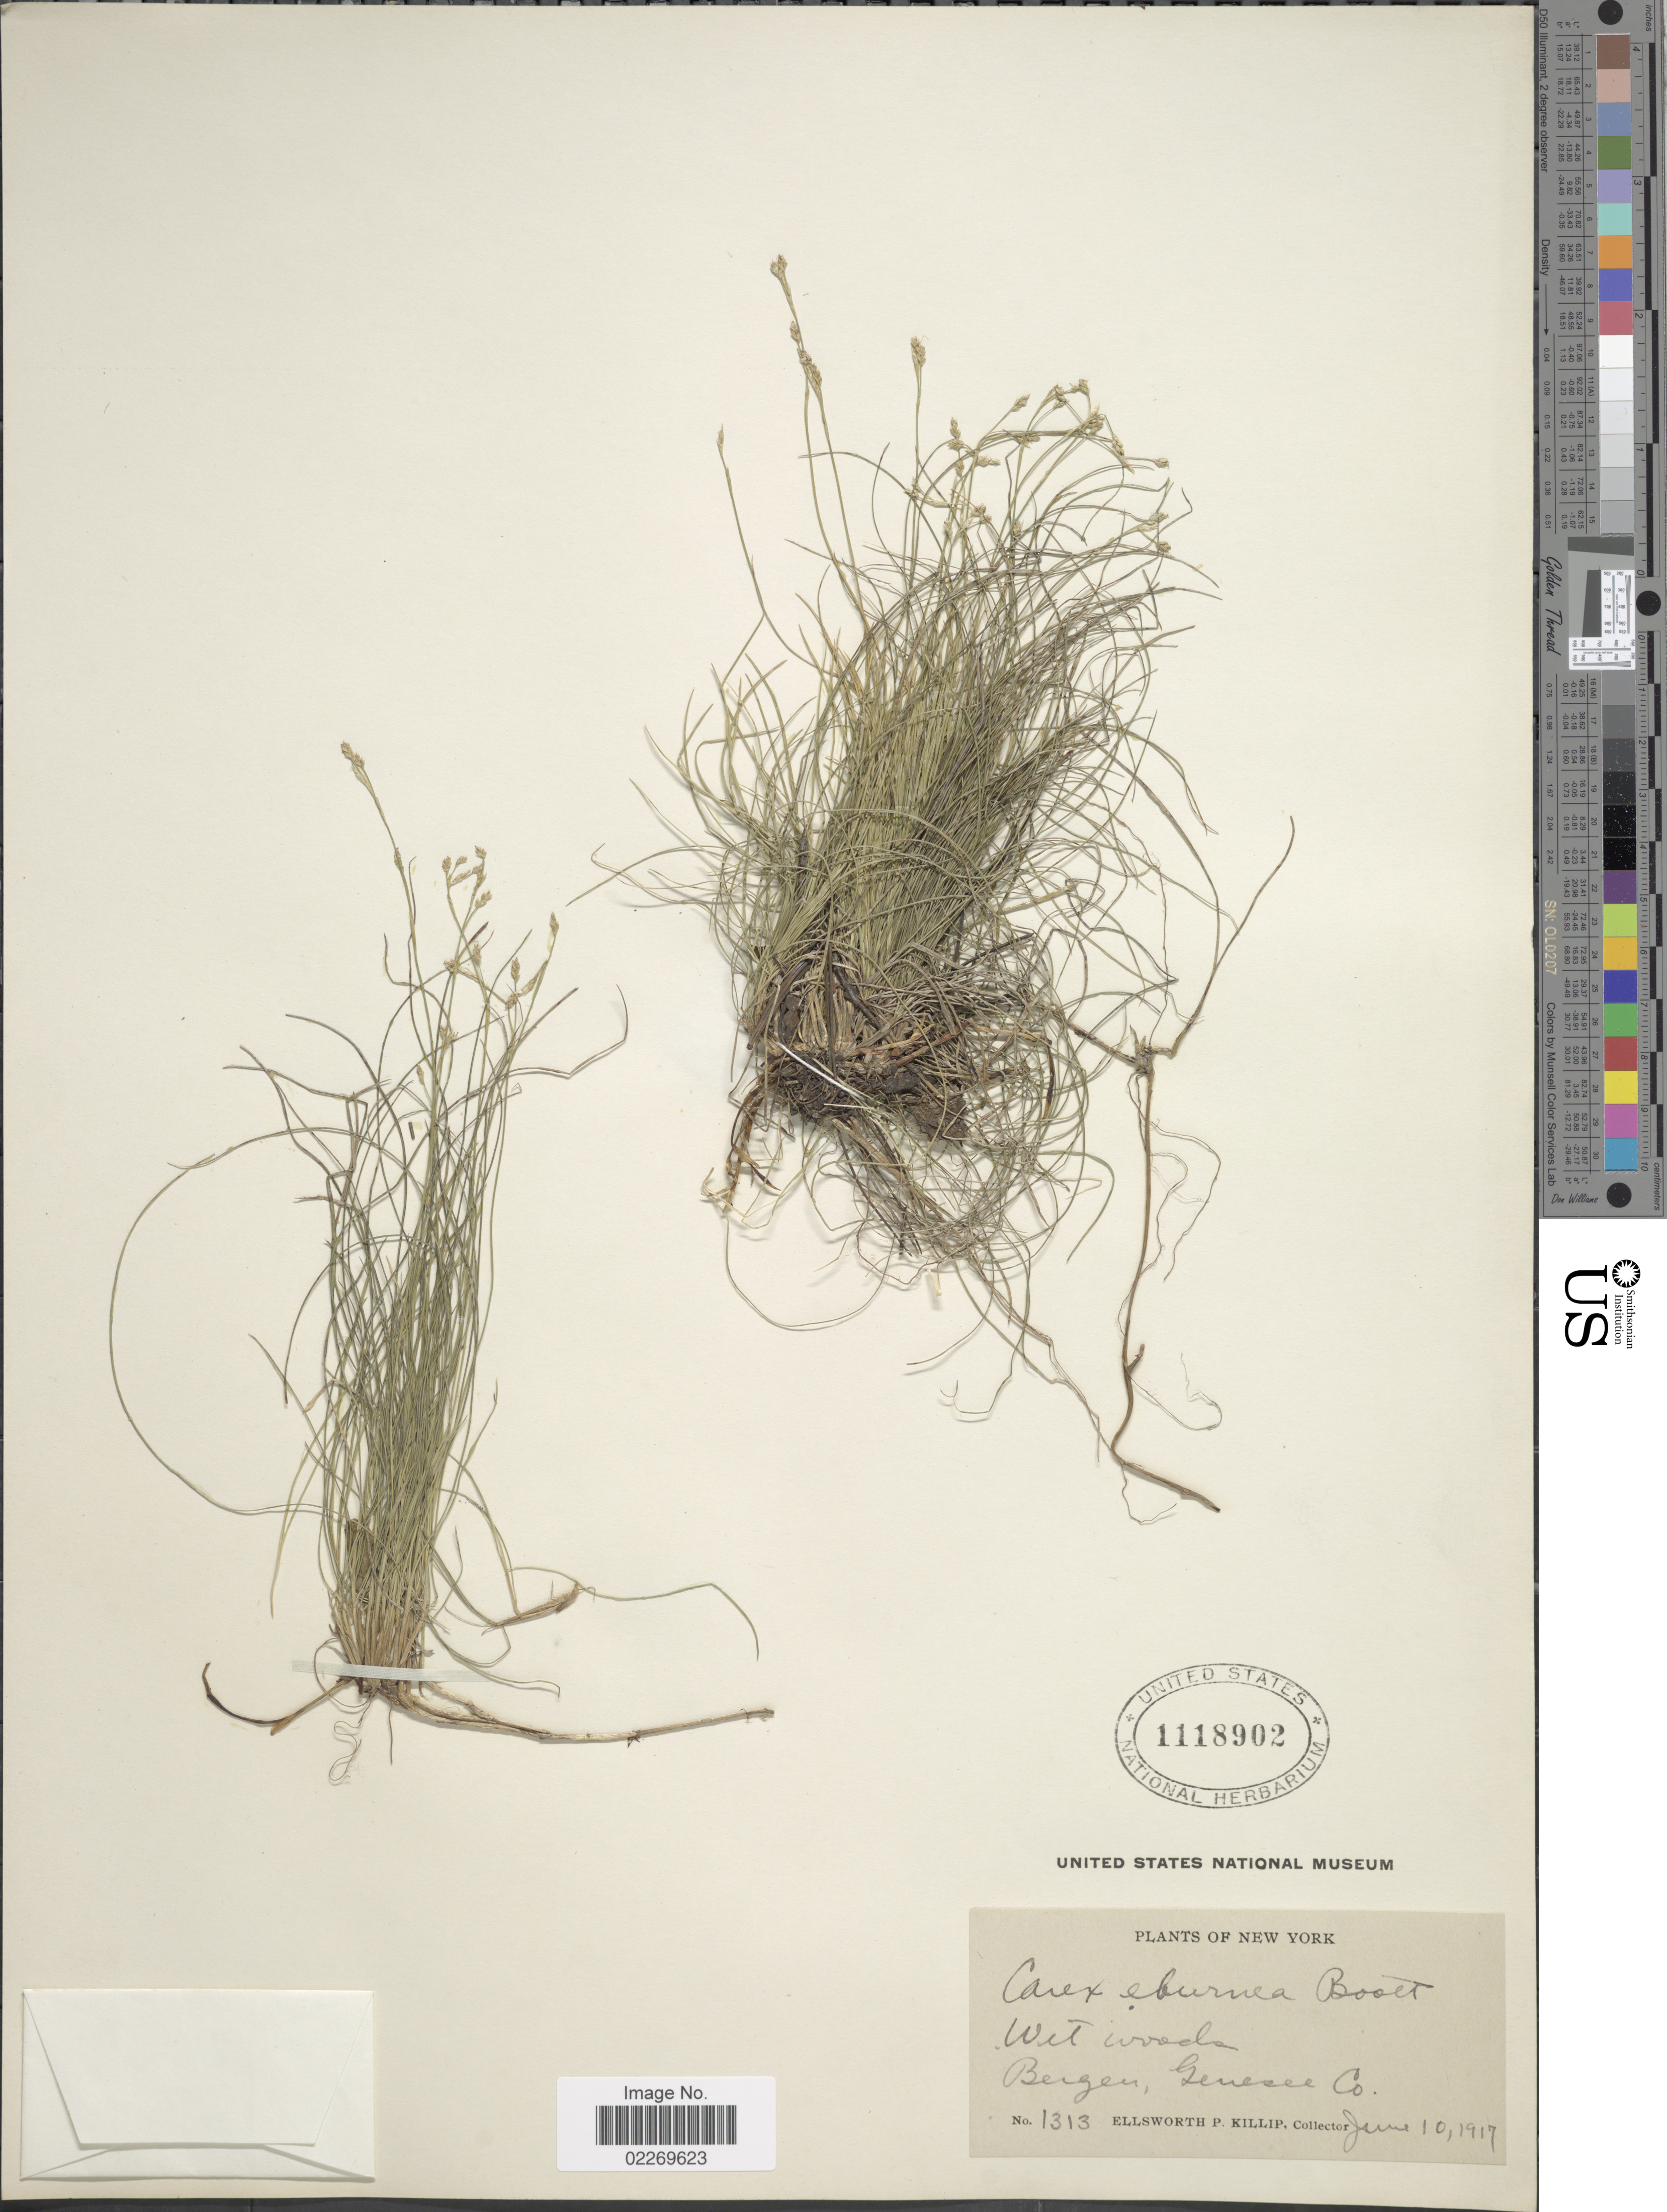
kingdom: Plantae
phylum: Tracheophyta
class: Liliopsida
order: Poales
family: Cyperaceae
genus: Carex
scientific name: Carex eburnea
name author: Boott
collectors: E. P. Killip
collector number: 1313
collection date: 1917-06-10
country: United States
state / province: New York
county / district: Genesee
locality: Wet woods Bergen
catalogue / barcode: US 1118902